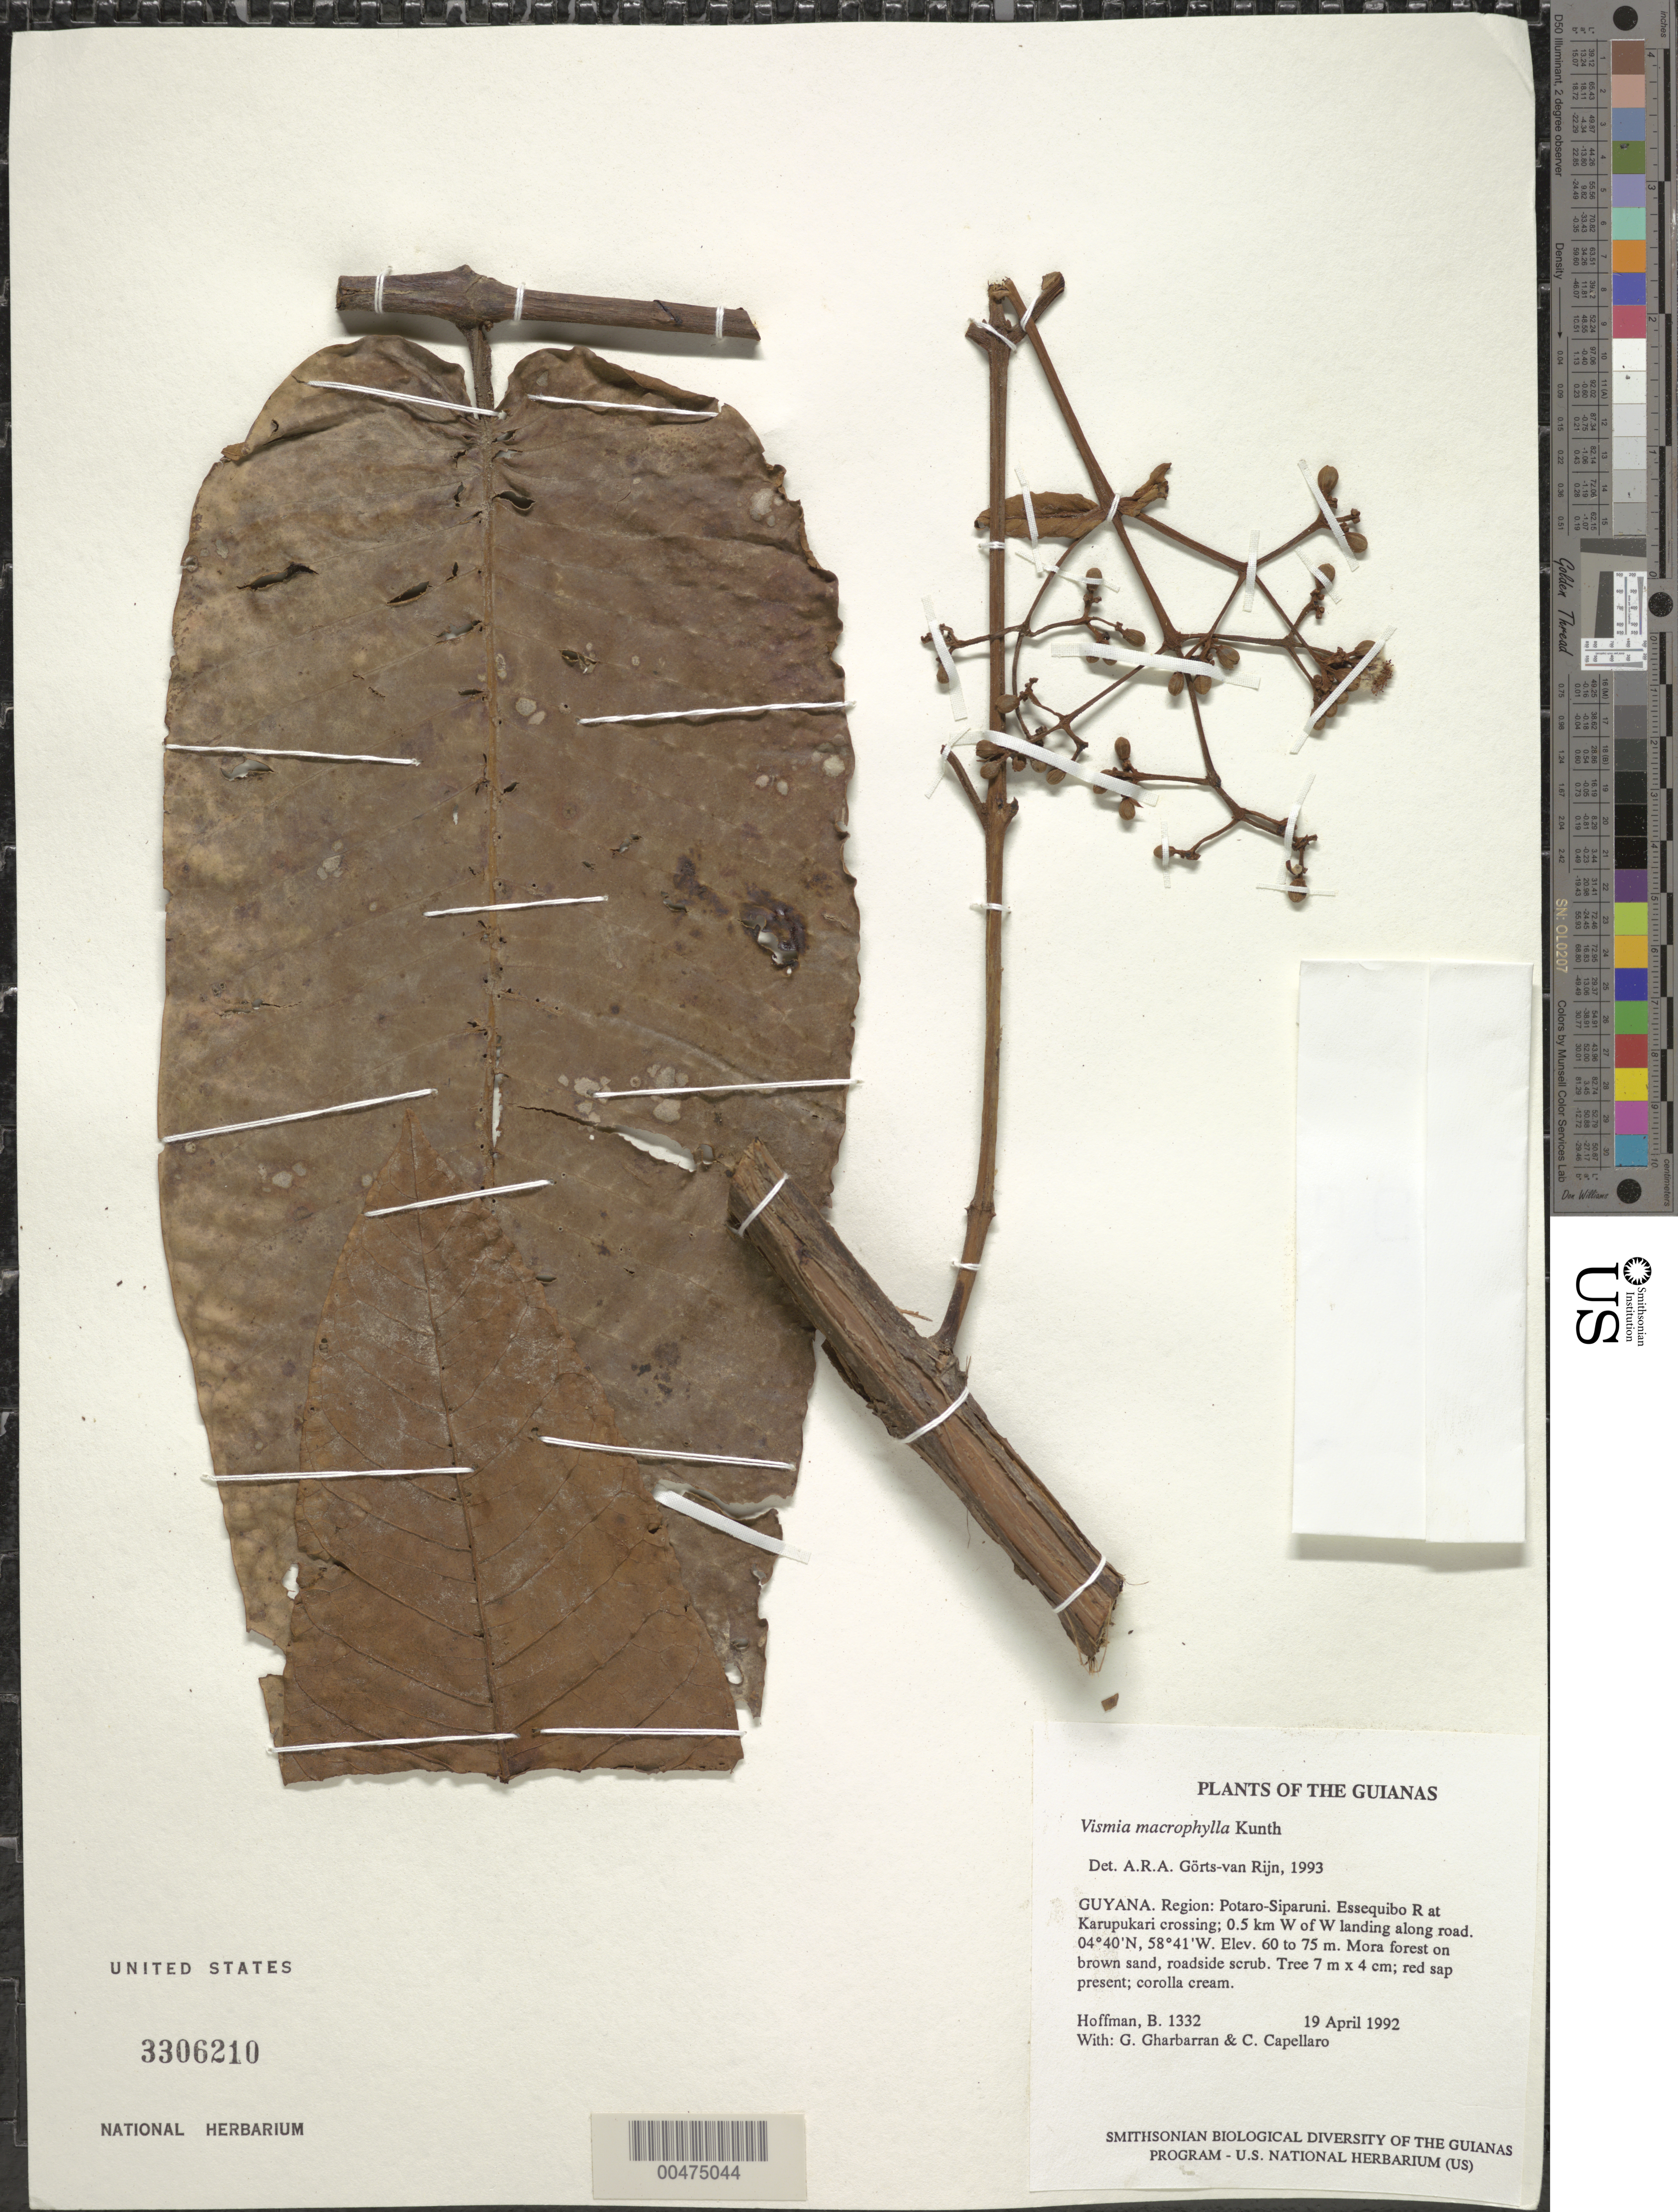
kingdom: Plantae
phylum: Tracheophyta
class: Magnoliopsida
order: Malpighiales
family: Hypericaceae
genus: Vismia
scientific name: Vismia macrophylla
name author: Kunth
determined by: Robson, Norman K. B.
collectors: B. Hoffman, G. Gharbarran & C. Capellaro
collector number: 1332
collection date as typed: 19 April 1992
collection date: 1992-04-19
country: Guyana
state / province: Potaro-Siparuni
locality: Essequibo River at Karupukari crossing; 0.5 km W of W landing along road. Iwokrama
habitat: Mora forest on brown sand, roadside scrub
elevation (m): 60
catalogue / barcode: US 3306210